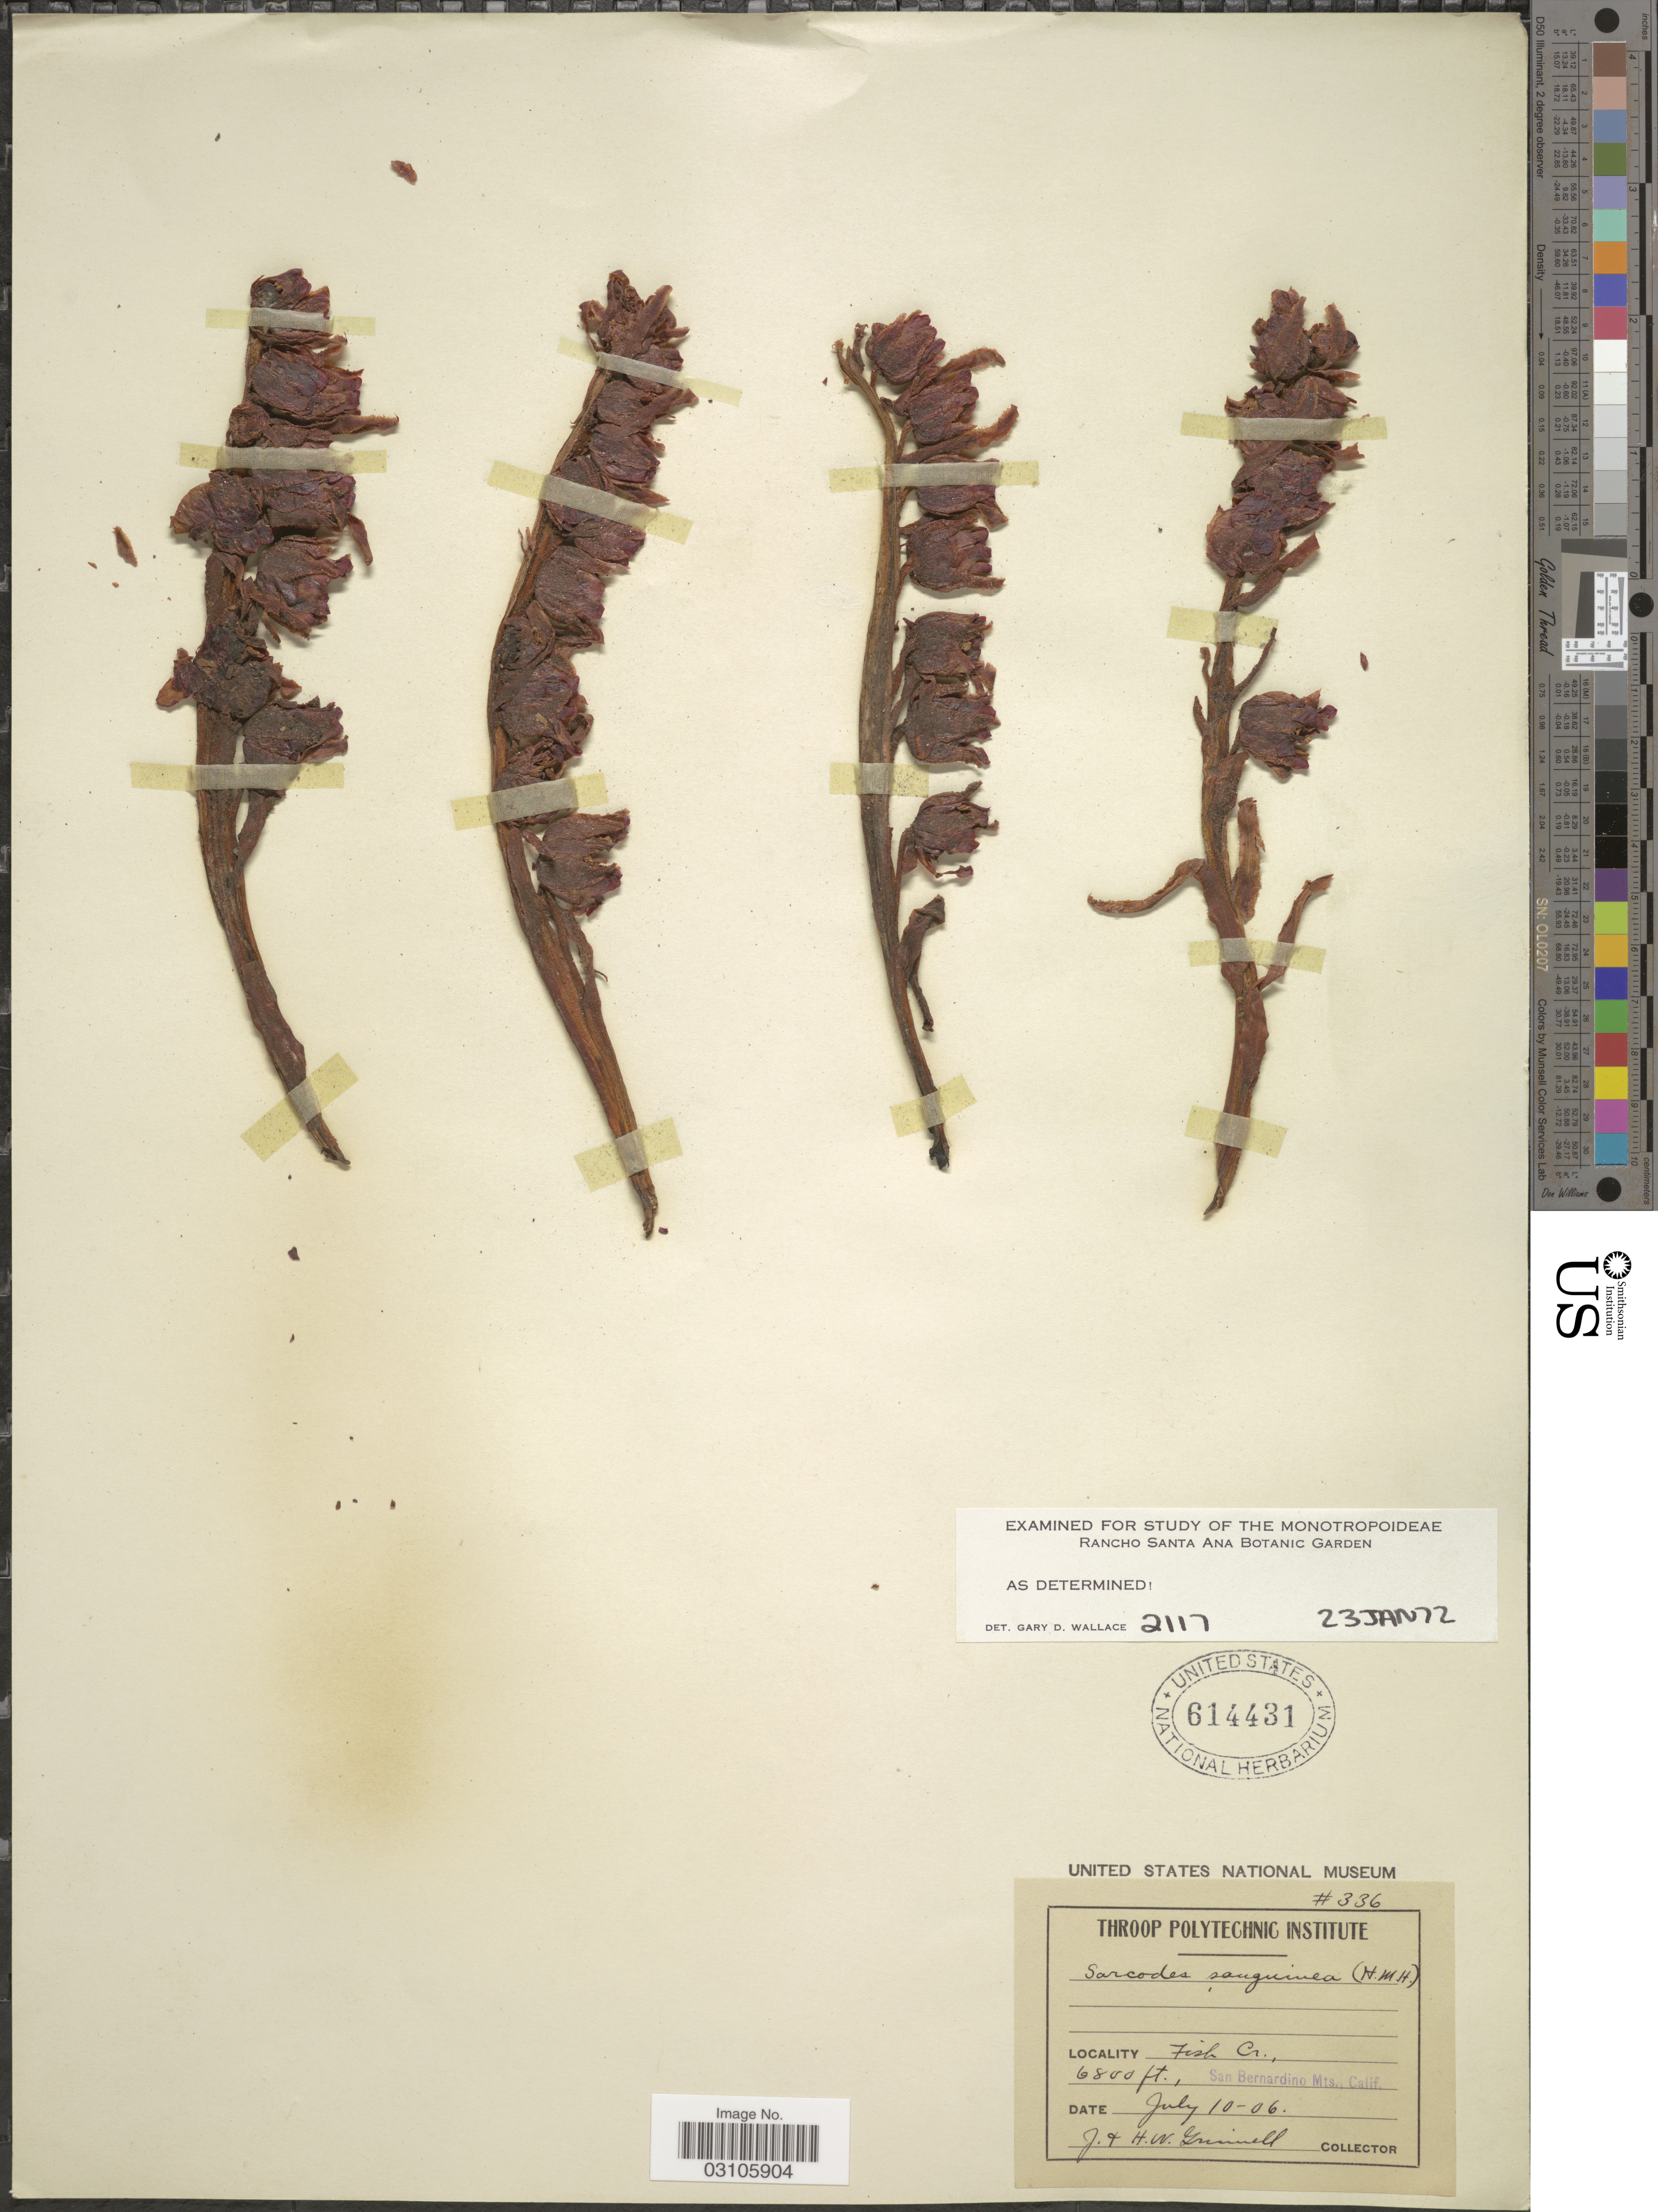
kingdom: Plantae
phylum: Tracheophyta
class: Magnoliopsida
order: Ericales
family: Ericaceae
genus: Sarcodes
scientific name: Sarcodes sanguinea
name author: Torr.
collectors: J. Grinnell & H. Grinnell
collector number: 336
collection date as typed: Transcribed d/m/y: 10/7/6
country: United States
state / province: California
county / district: San Bernardino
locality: Fish Cr., San Bernardino Mts., Calif.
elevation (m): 2073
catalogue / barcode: US 614431